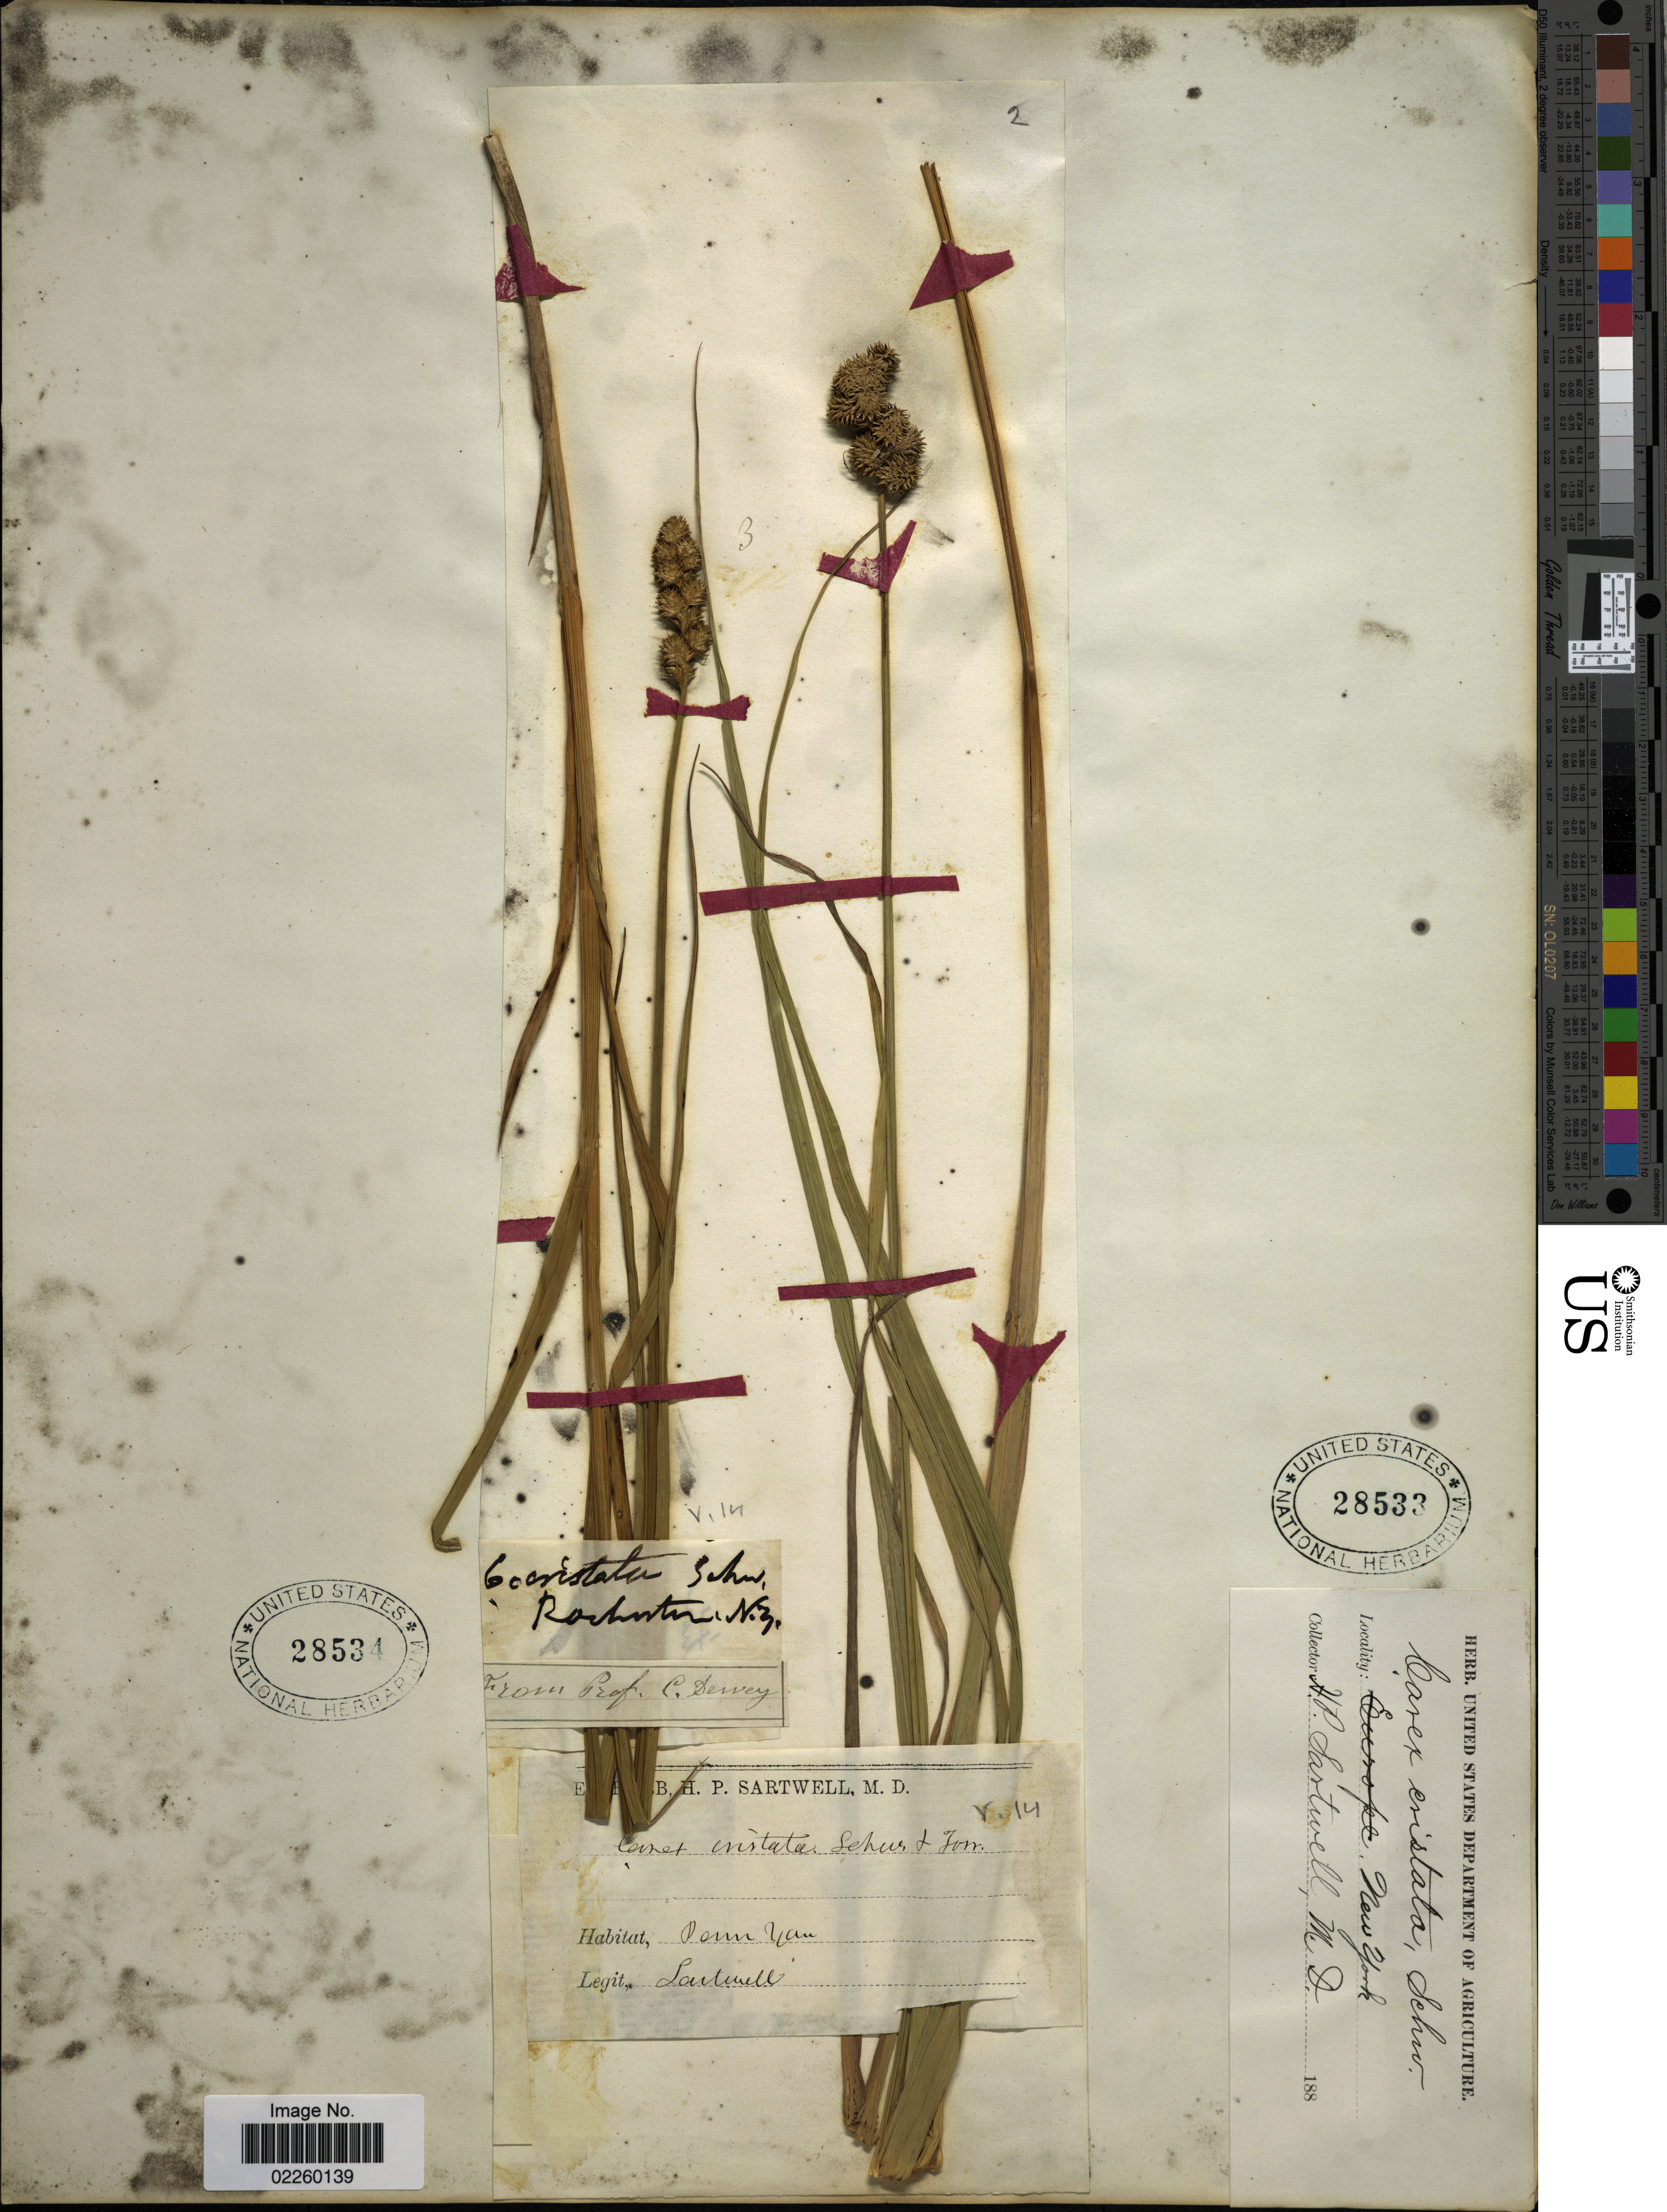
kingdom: Plantae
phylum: Tracheophyta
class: Liliopsida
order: Poales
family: Cyperaceae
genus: Carex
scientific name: Carex cristatella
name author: Britton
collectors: H. P. Sartwell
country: United States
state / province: New York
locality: Penn Yan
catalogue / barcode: US 28534-2